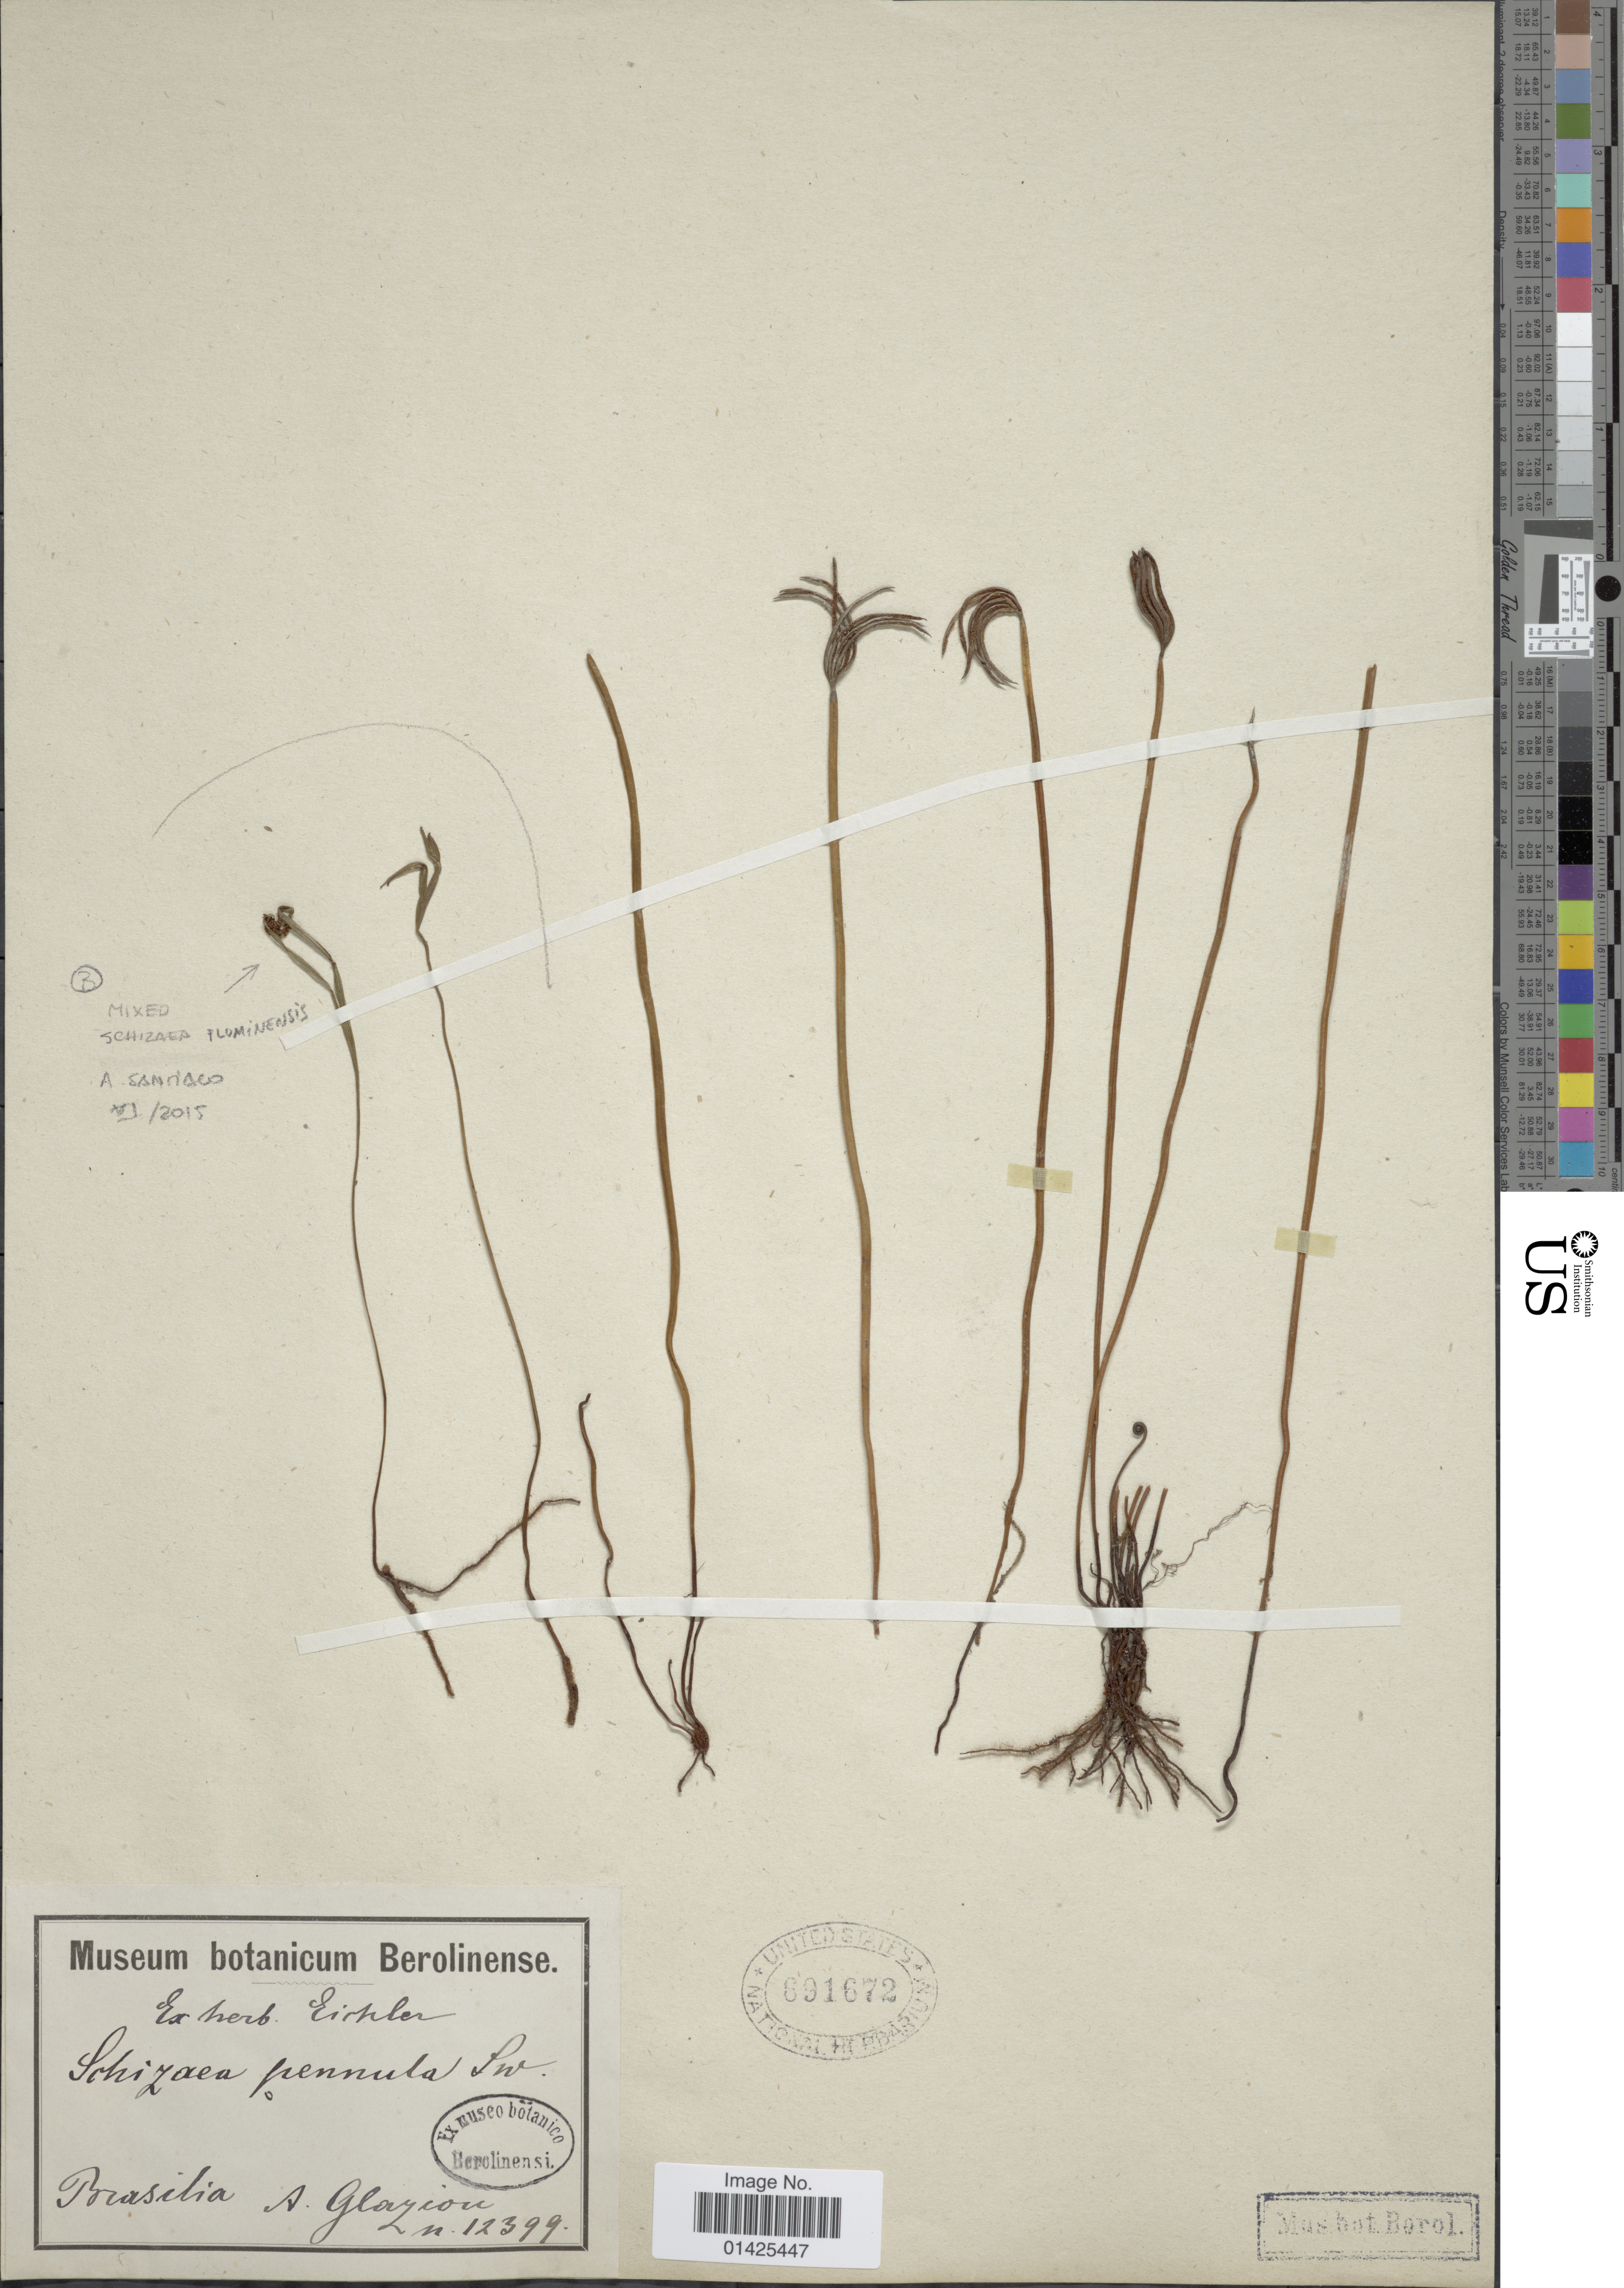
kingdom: Plantae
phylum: Tracheophyta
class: Polypodiopsida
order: Schizaeales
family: Schizaeaceae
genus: Actinostachys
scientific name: Actinostachys pennula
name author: (Sw.) Hook.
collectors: A. F. M. Glaziou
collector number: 12399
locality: Pocasilia. [interpreted]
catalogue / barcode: US 691672